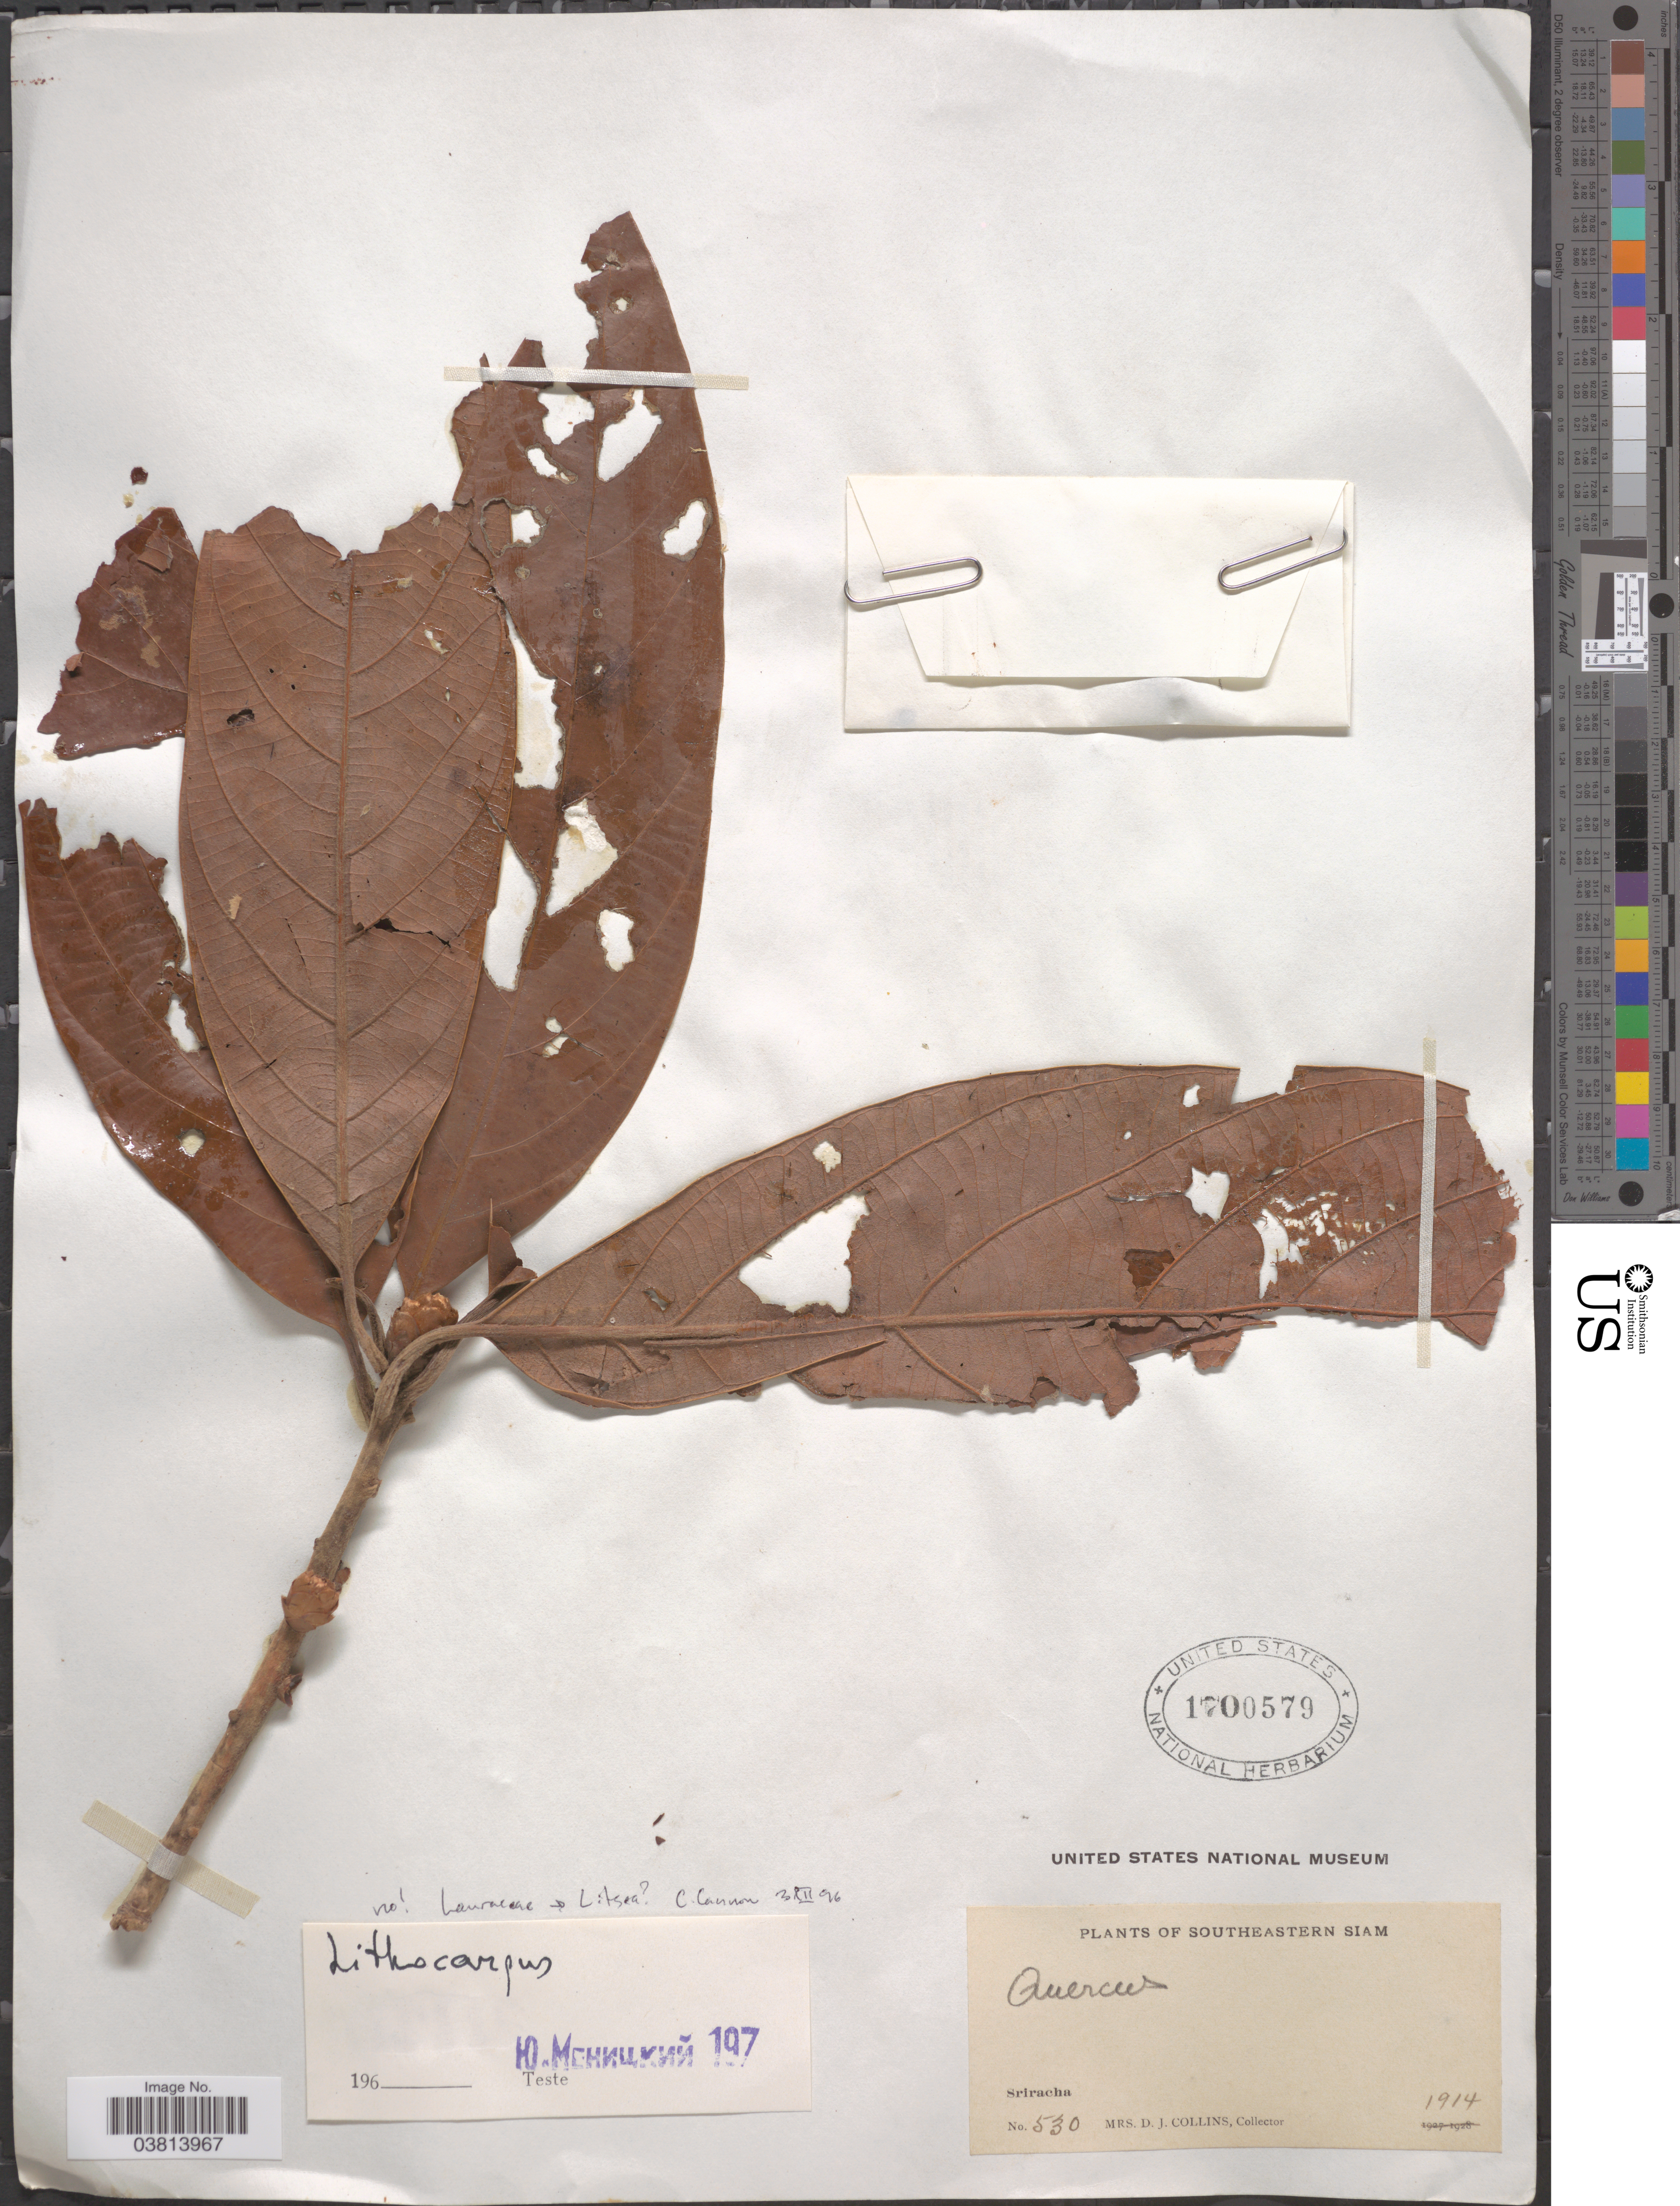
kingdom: Plantae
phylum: Tracheophyta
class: Magnoliopsida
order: Laurales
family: Lauraceae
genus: Litsea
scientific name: Litsea sp.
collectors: Mrs. D. J. Collins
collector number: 530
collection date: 1914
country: Thailand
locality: Southeastern Siam, Sriracha.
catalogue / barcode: US 1700579